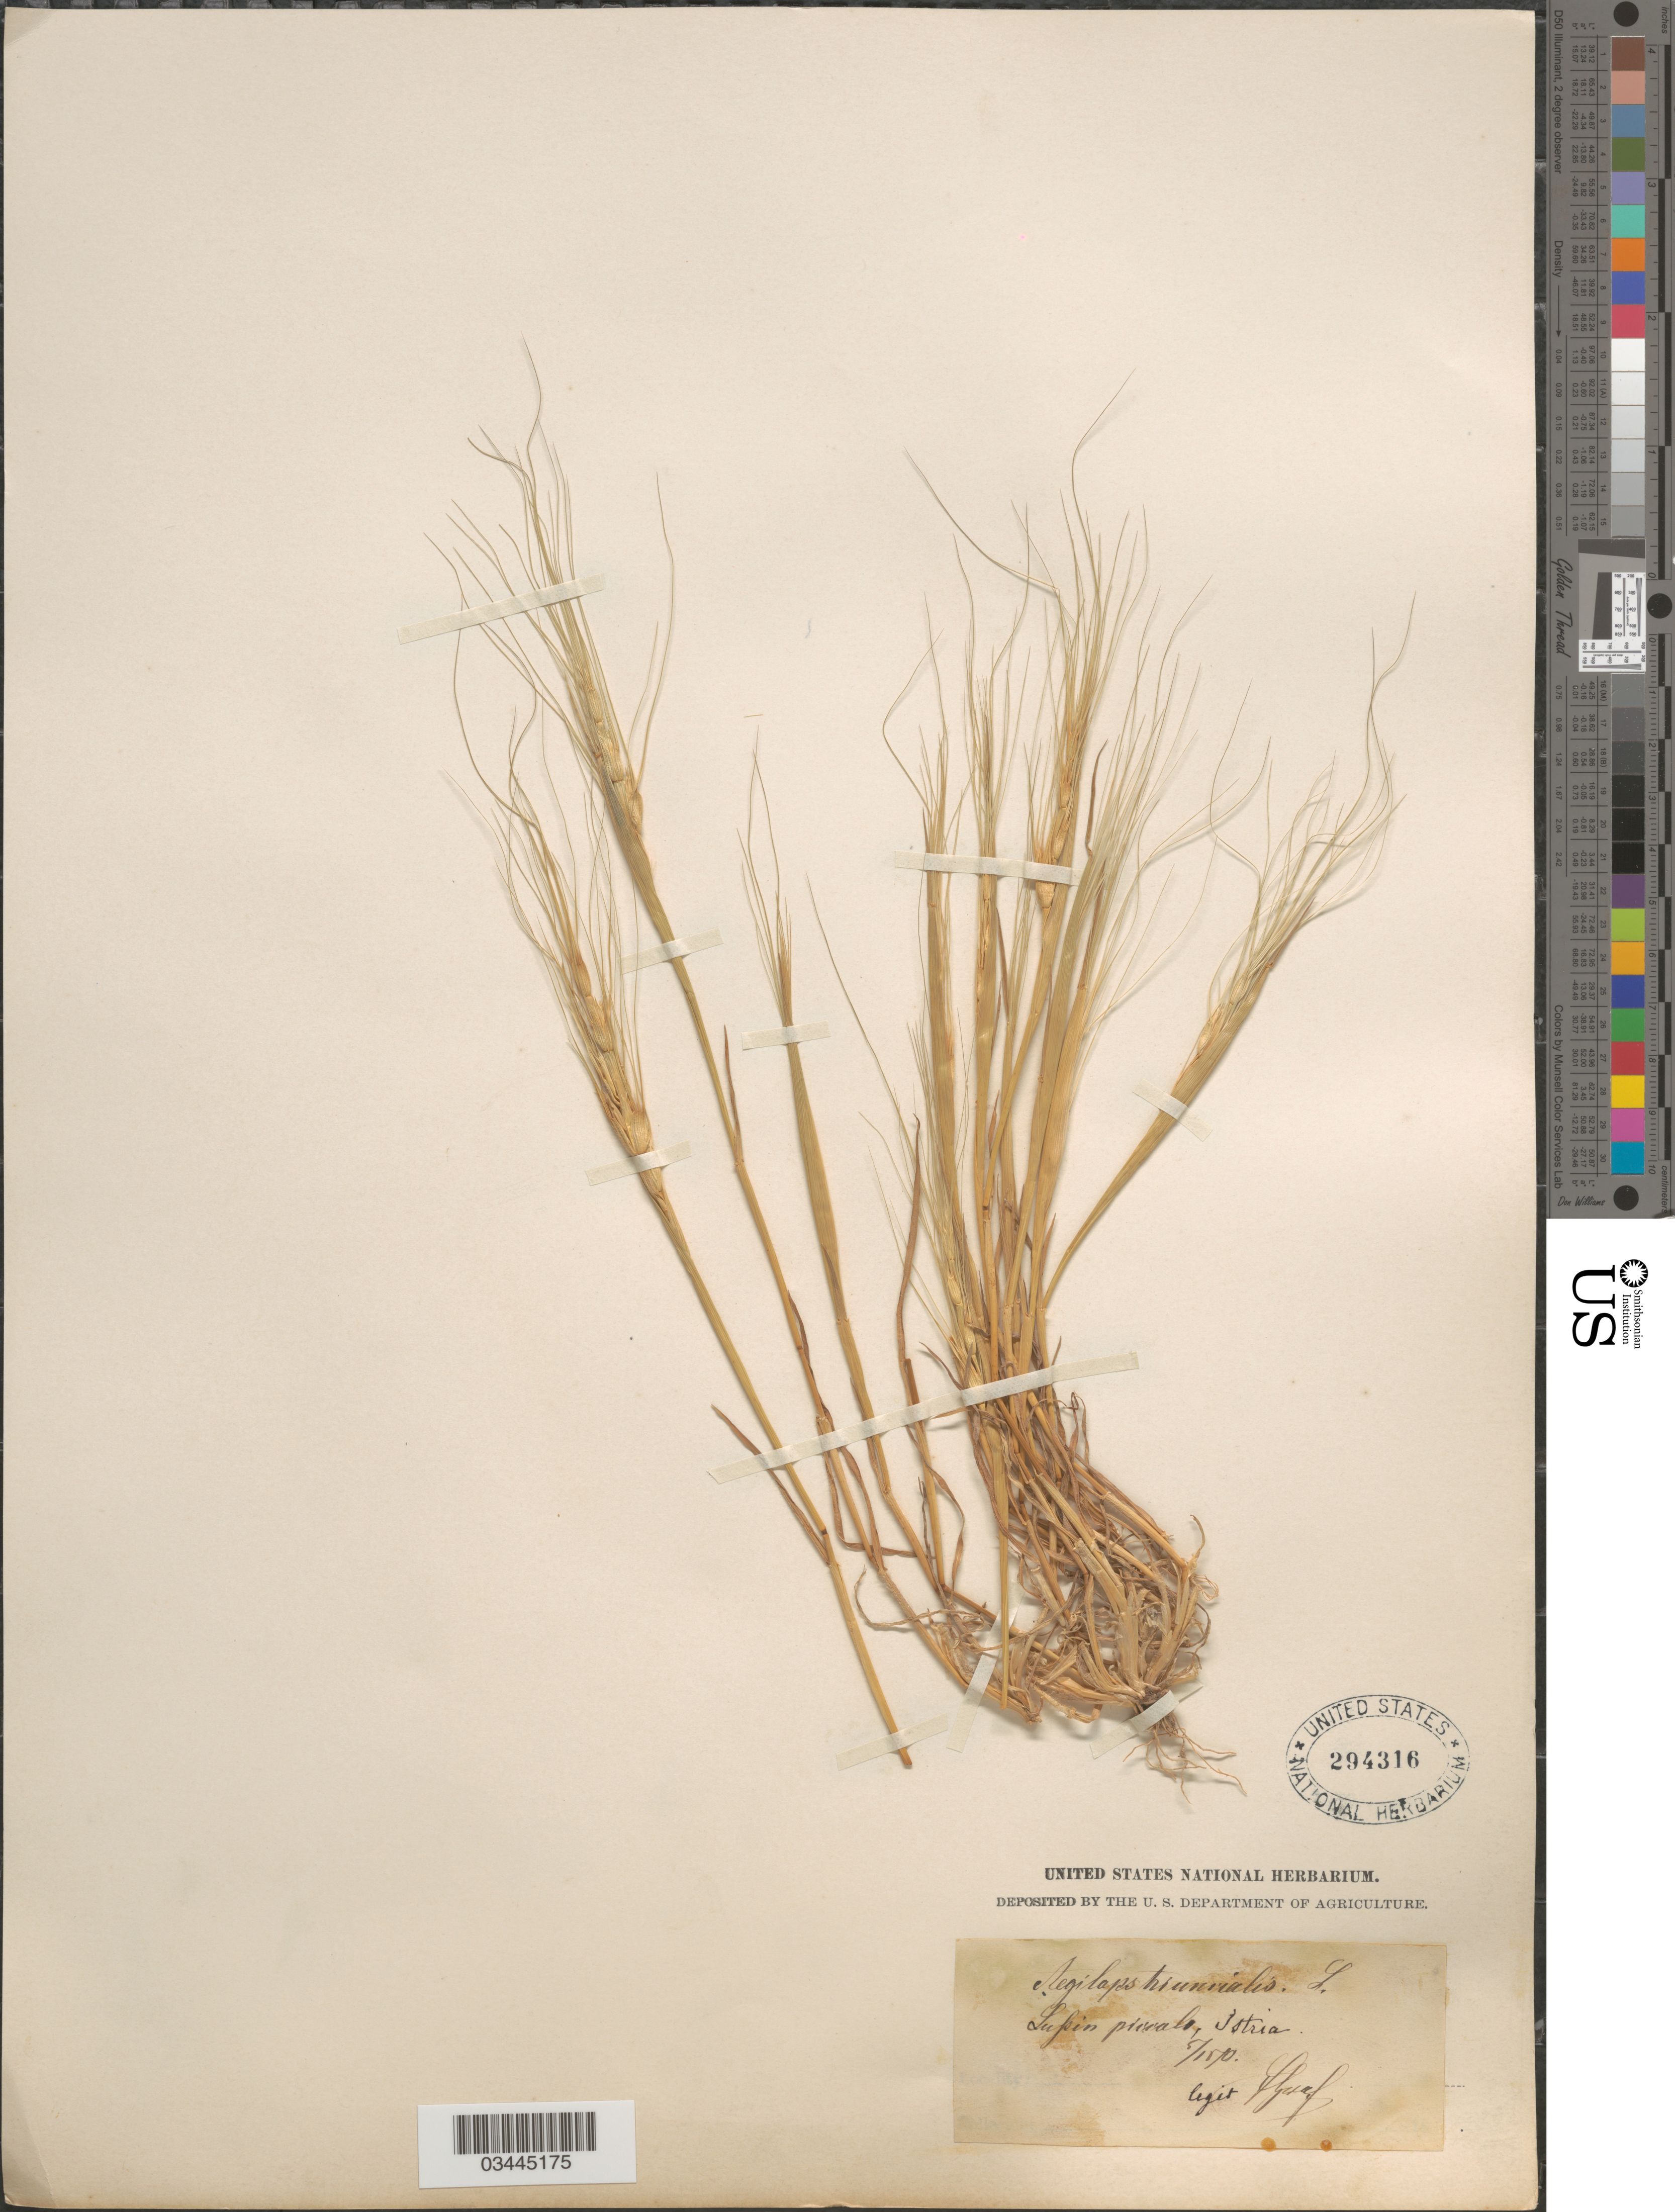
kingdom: Plantae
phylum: Tracheophyta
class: Liliopsida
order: Poales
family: Poaceae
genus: Aegilops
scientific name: Aegilops triuncialis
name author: L.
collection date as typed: Transcribed d/m/y: 5/10/10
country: Croatia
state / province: Istria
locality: Lufsin provalo. [interpreted]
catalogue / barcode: US 294316